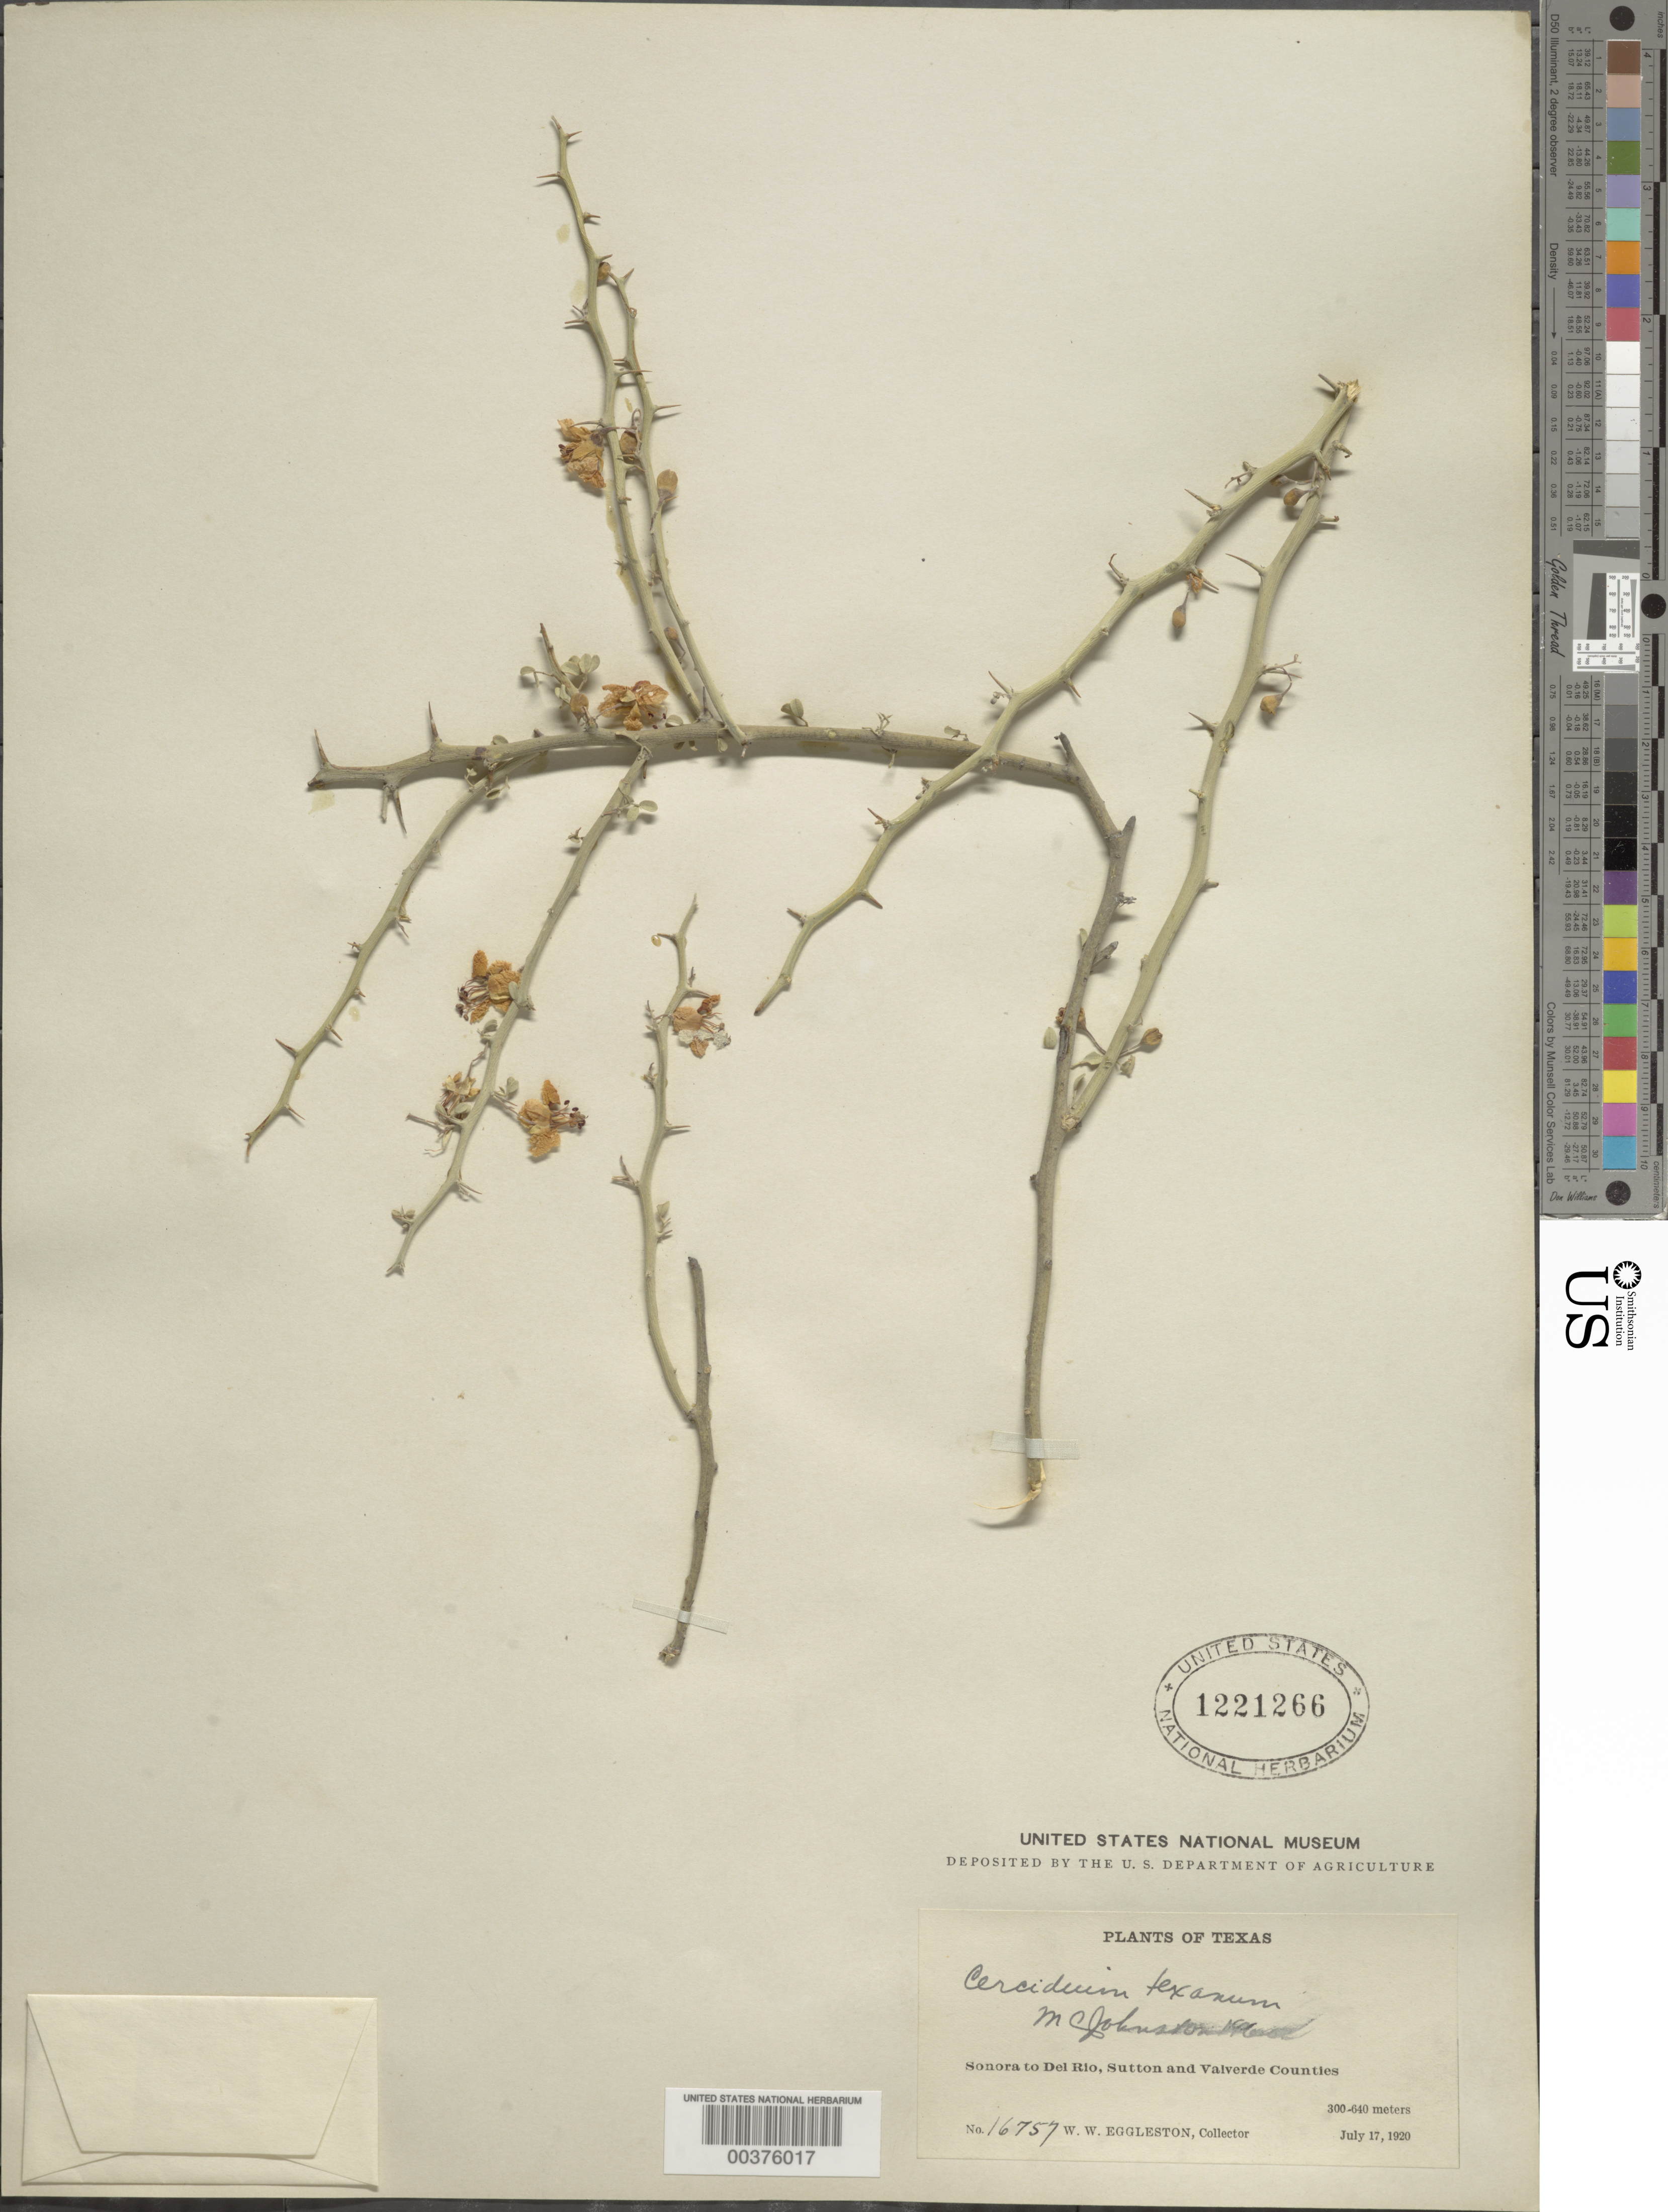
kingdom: Plantae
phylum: Tracheophyta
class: Magnoliopsida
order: Fabales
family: Fabaceae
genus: Parkinsonia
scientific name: Parkinsonia texana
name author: (A. Gray) S. Watson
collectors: W. W. Eggleston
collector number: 16757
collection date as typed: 17 Jul 1920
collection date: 1920-07-17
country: United States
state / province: Texas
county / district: Sutton / Val Verde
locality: Sonora to del rio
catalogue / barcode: US 1221266